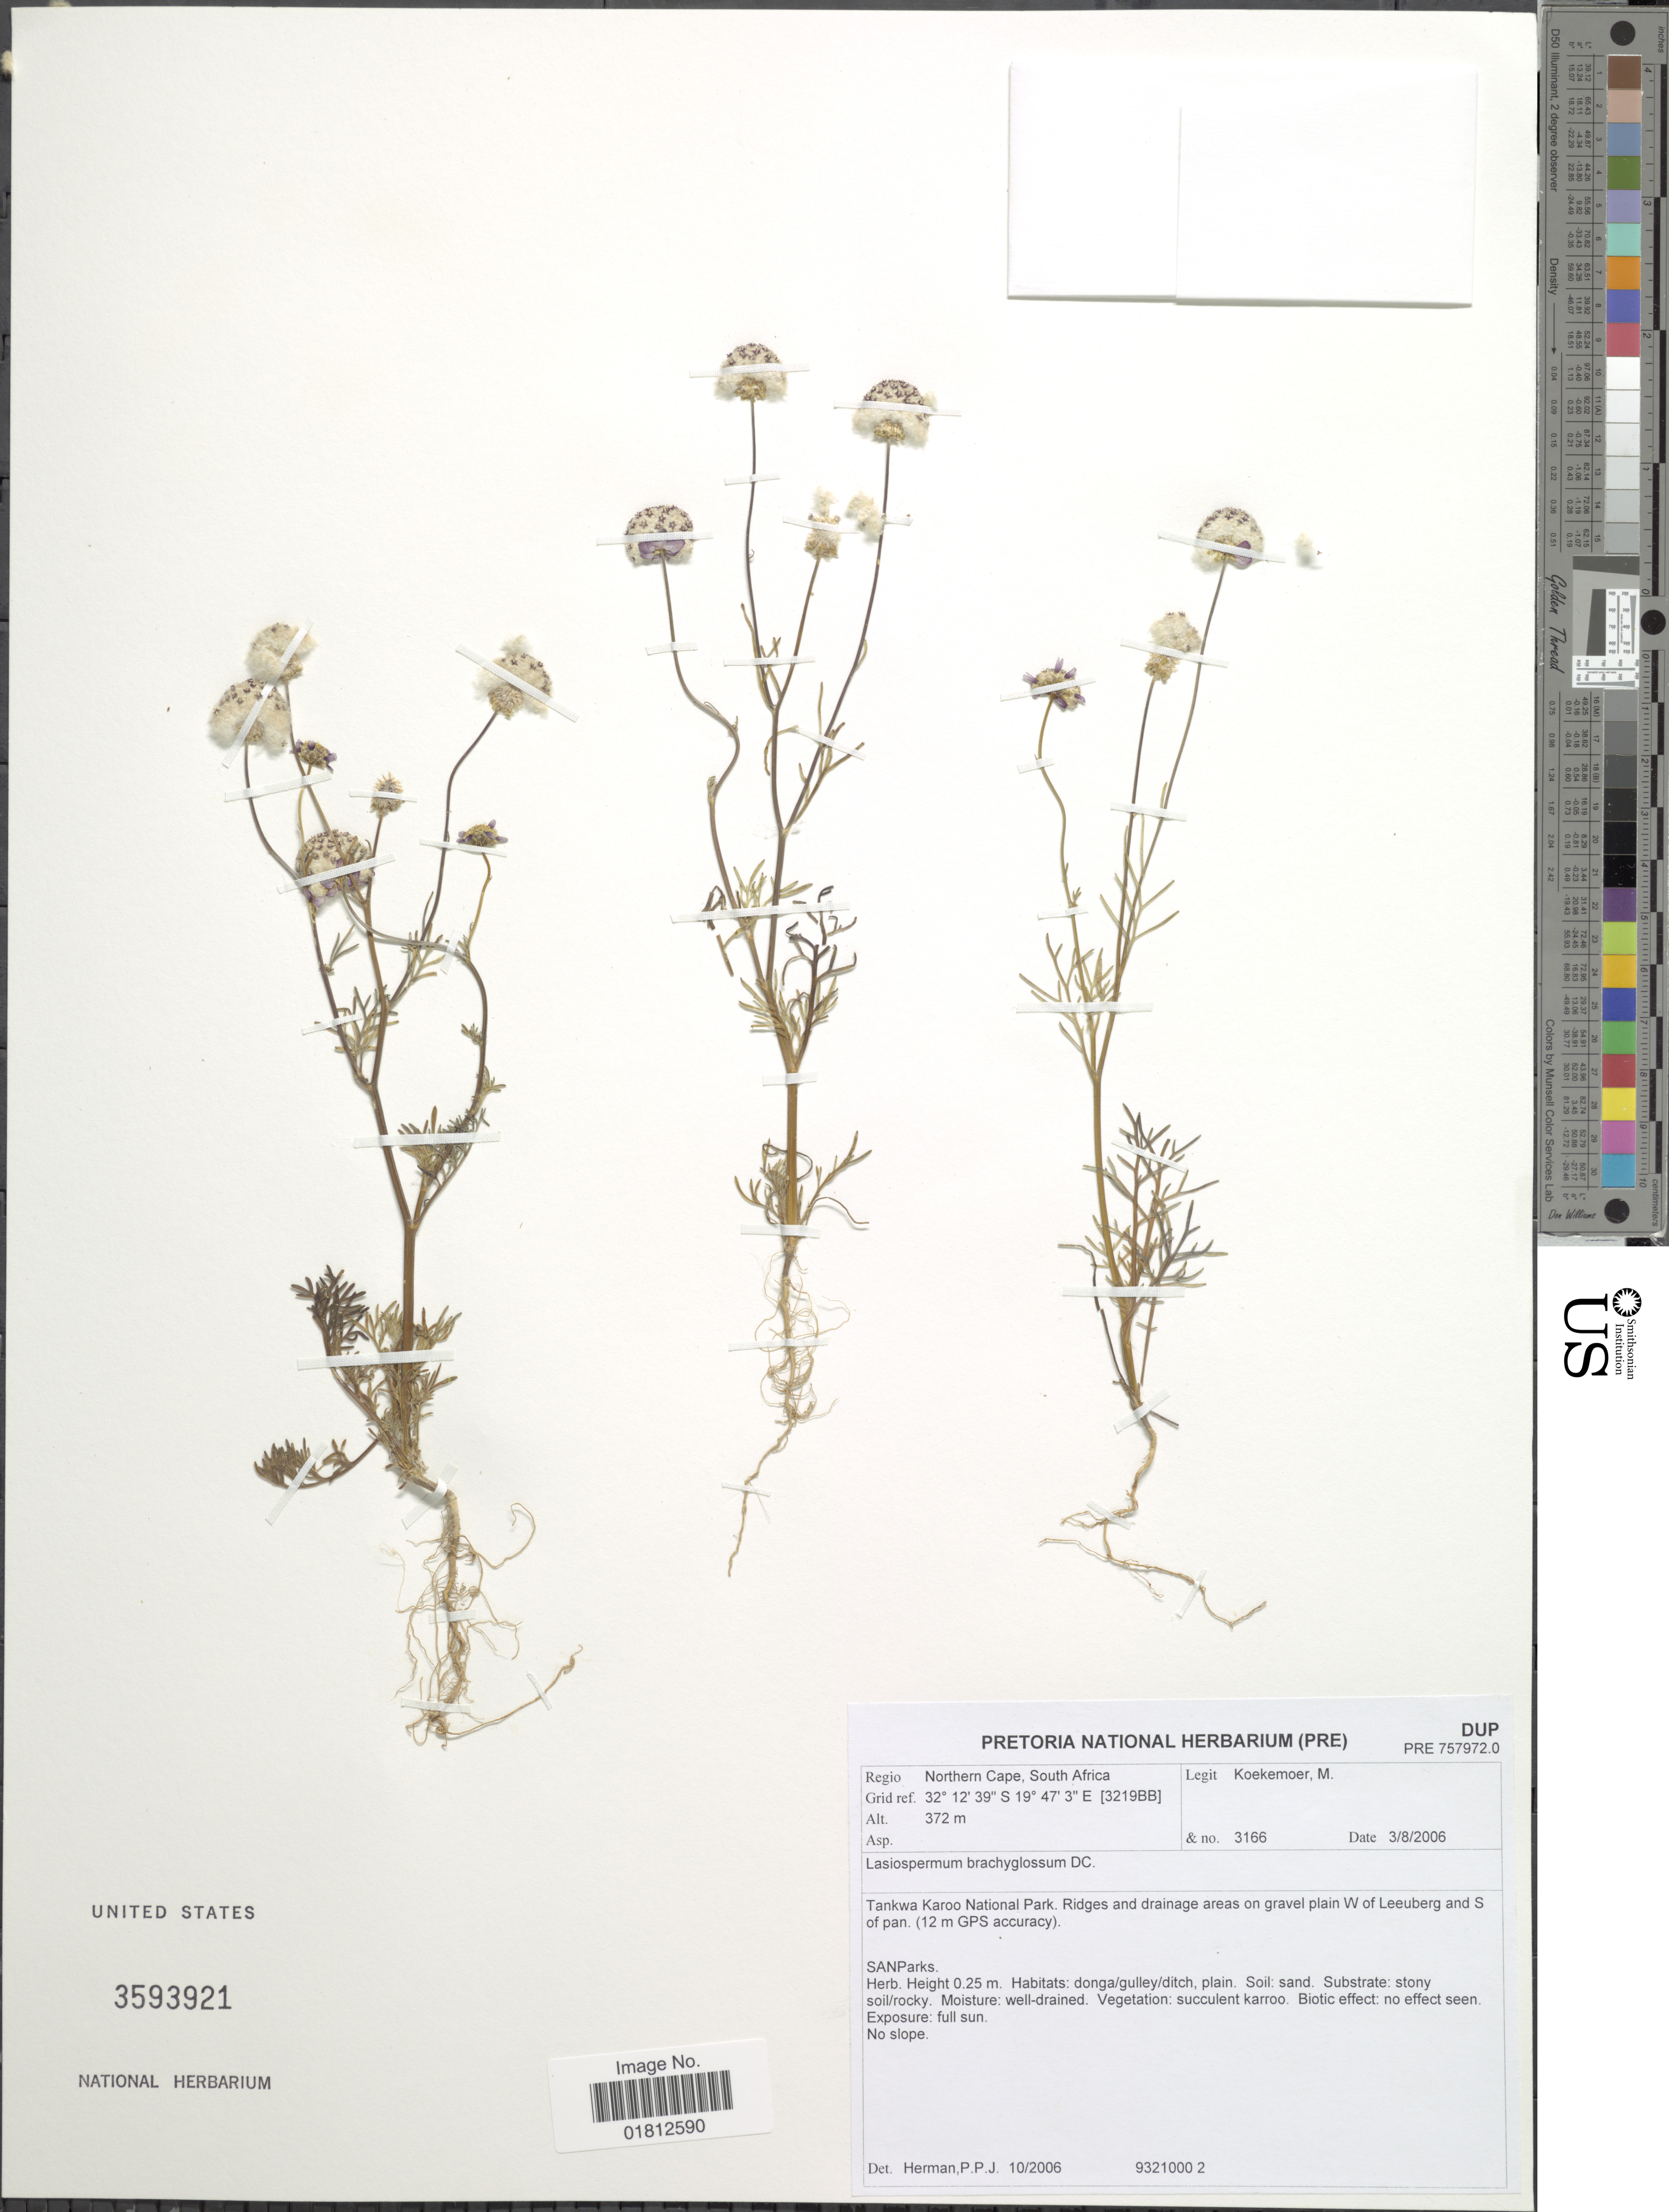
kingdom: Plantae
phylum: Tracheophyta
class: Magnoliopsida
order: Asterales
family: Asteraceae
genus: Lasiospermum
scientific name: Lasiospermum brachyglossum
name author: DC.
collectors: M. Koekemoer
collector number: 3166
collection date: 2006-08-03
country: South Africa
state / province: Northern Cape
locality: Tankwa Karoo National Park, Ridges and drainages areas on gravel plain W of Leeuberg and S of pam (12 m GPS accuracy)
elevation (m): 372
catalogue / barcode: US 3593921